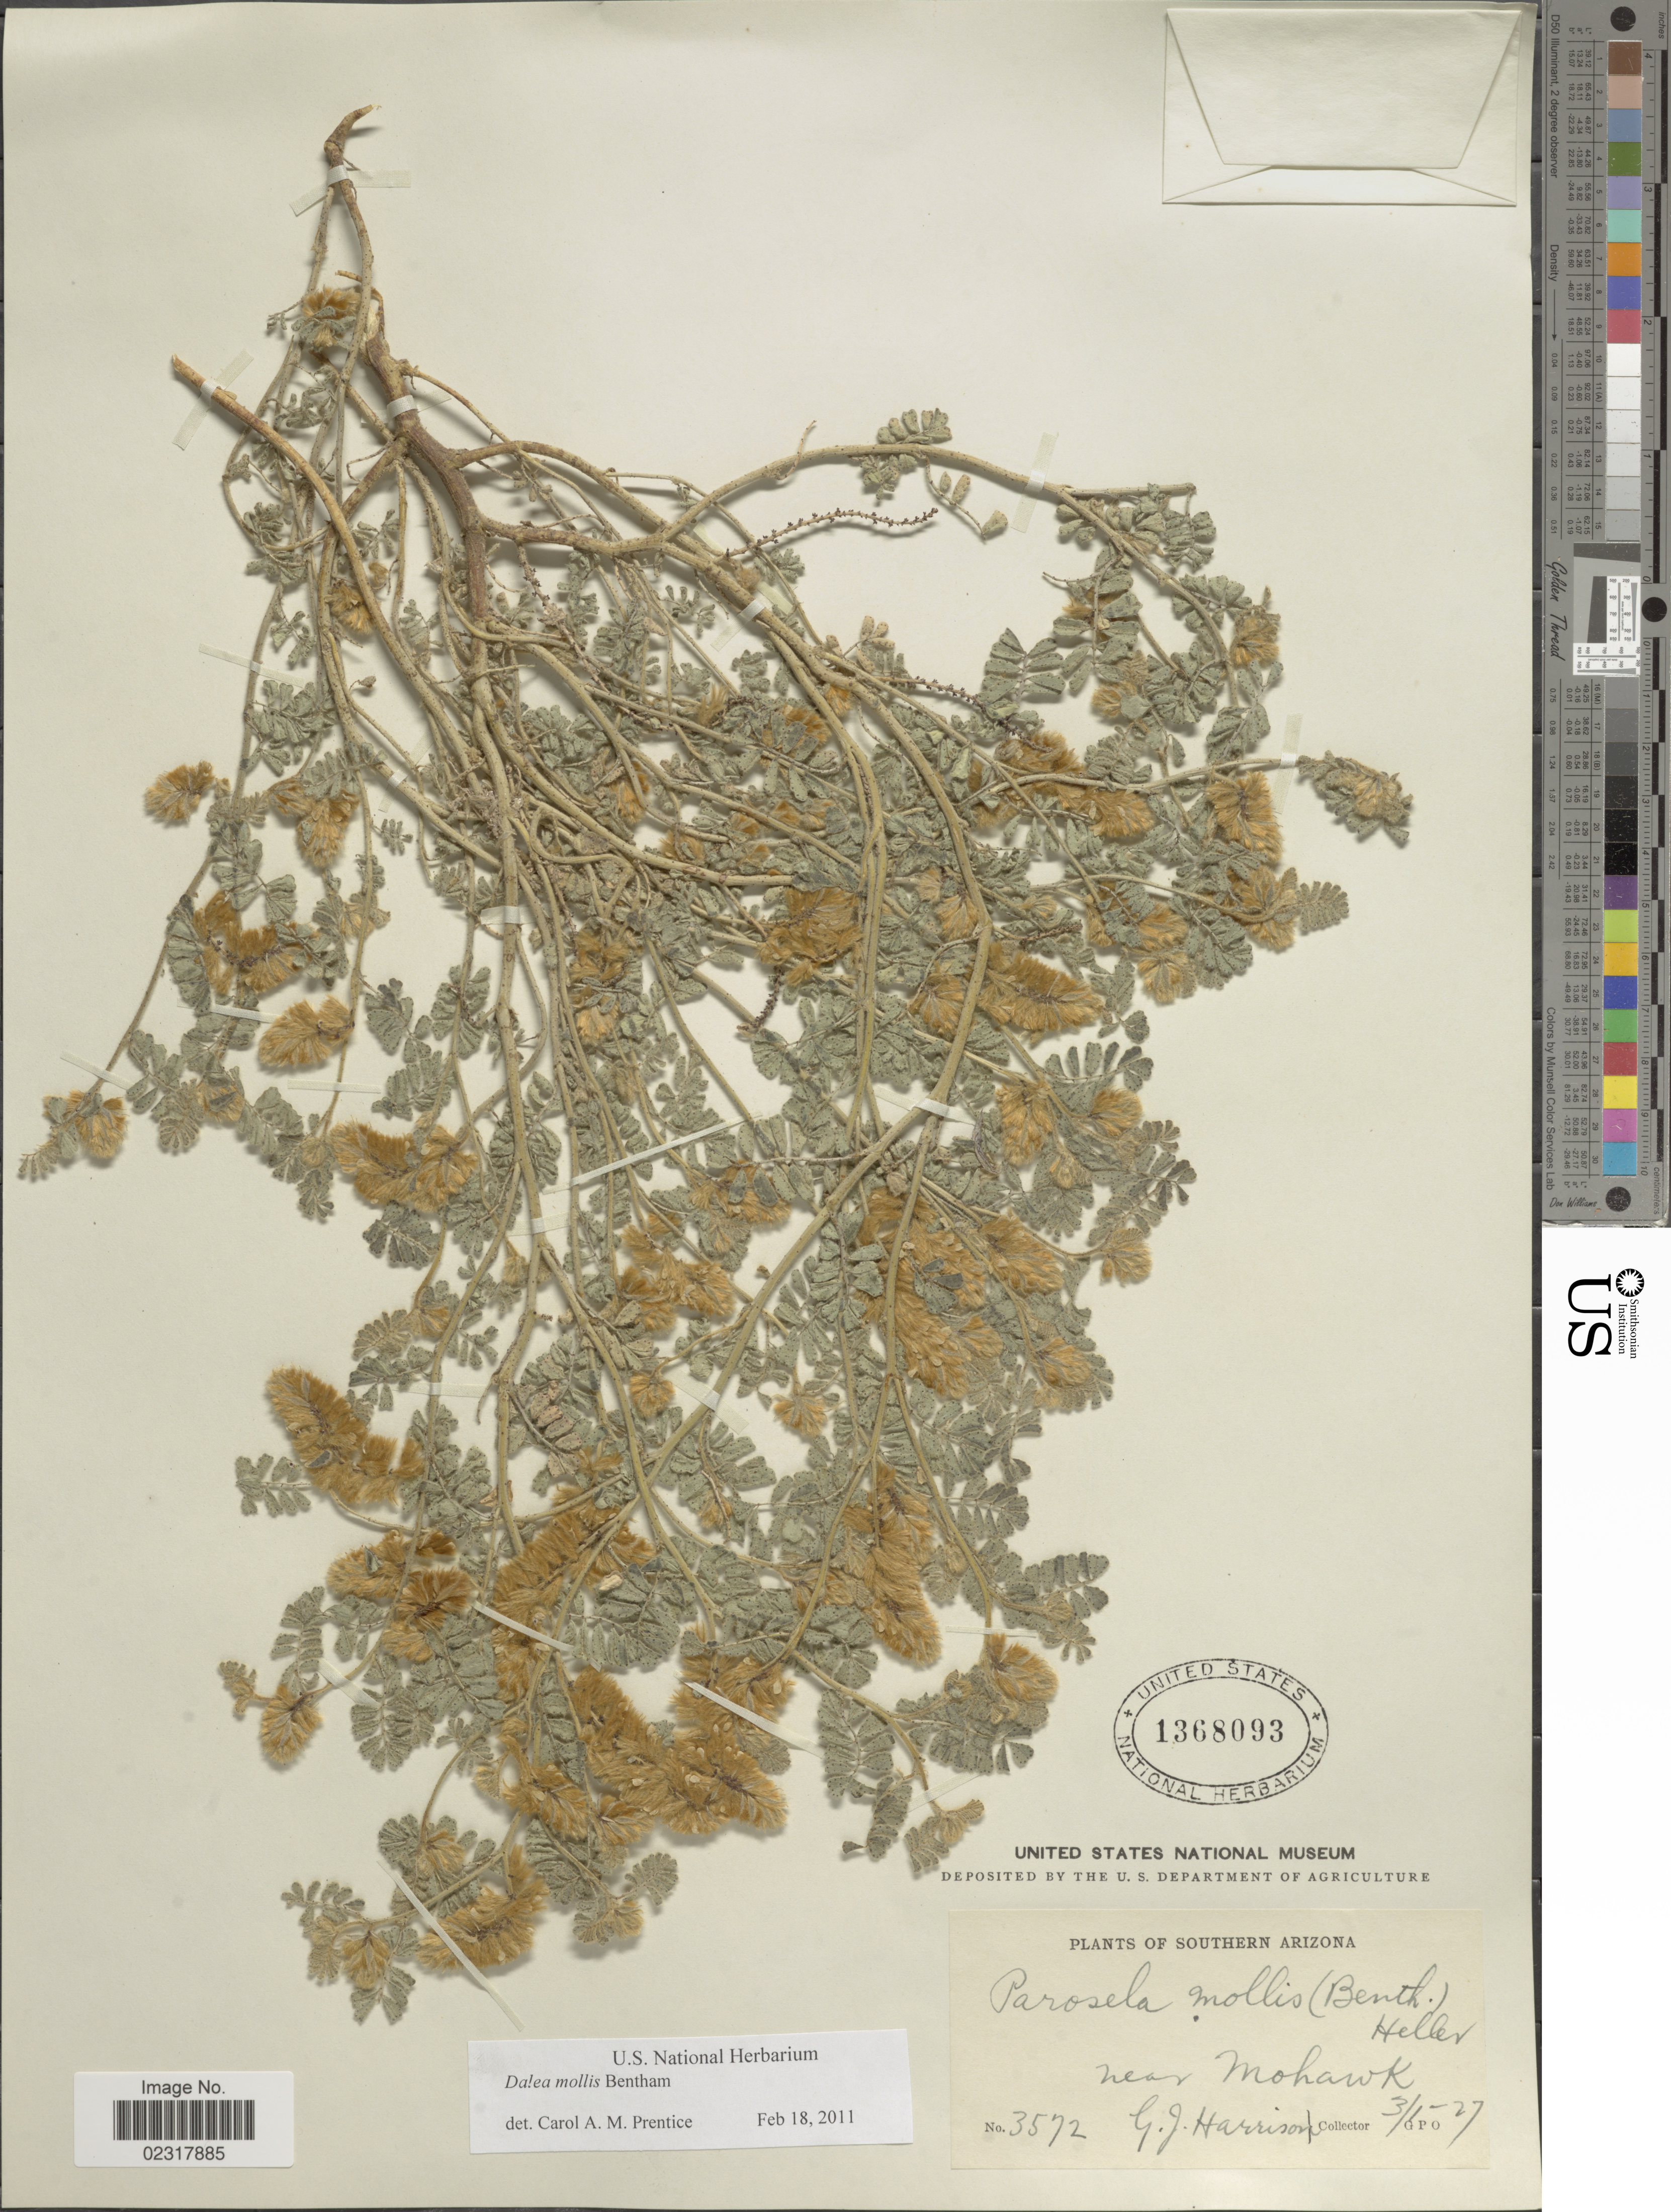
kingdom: Plantae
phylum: Tracheophyta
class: Magnoliopsida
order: Fabales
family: Fabaceae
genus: Dalea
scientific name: Dalea mollis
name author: Benth.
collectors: G. J. Harrison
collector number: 3572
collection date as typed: Transcribed d/m/y: 1/3/27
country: United States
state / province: Arizona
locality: Southern Arizona. Near Mohawk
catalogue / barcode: US 1368093